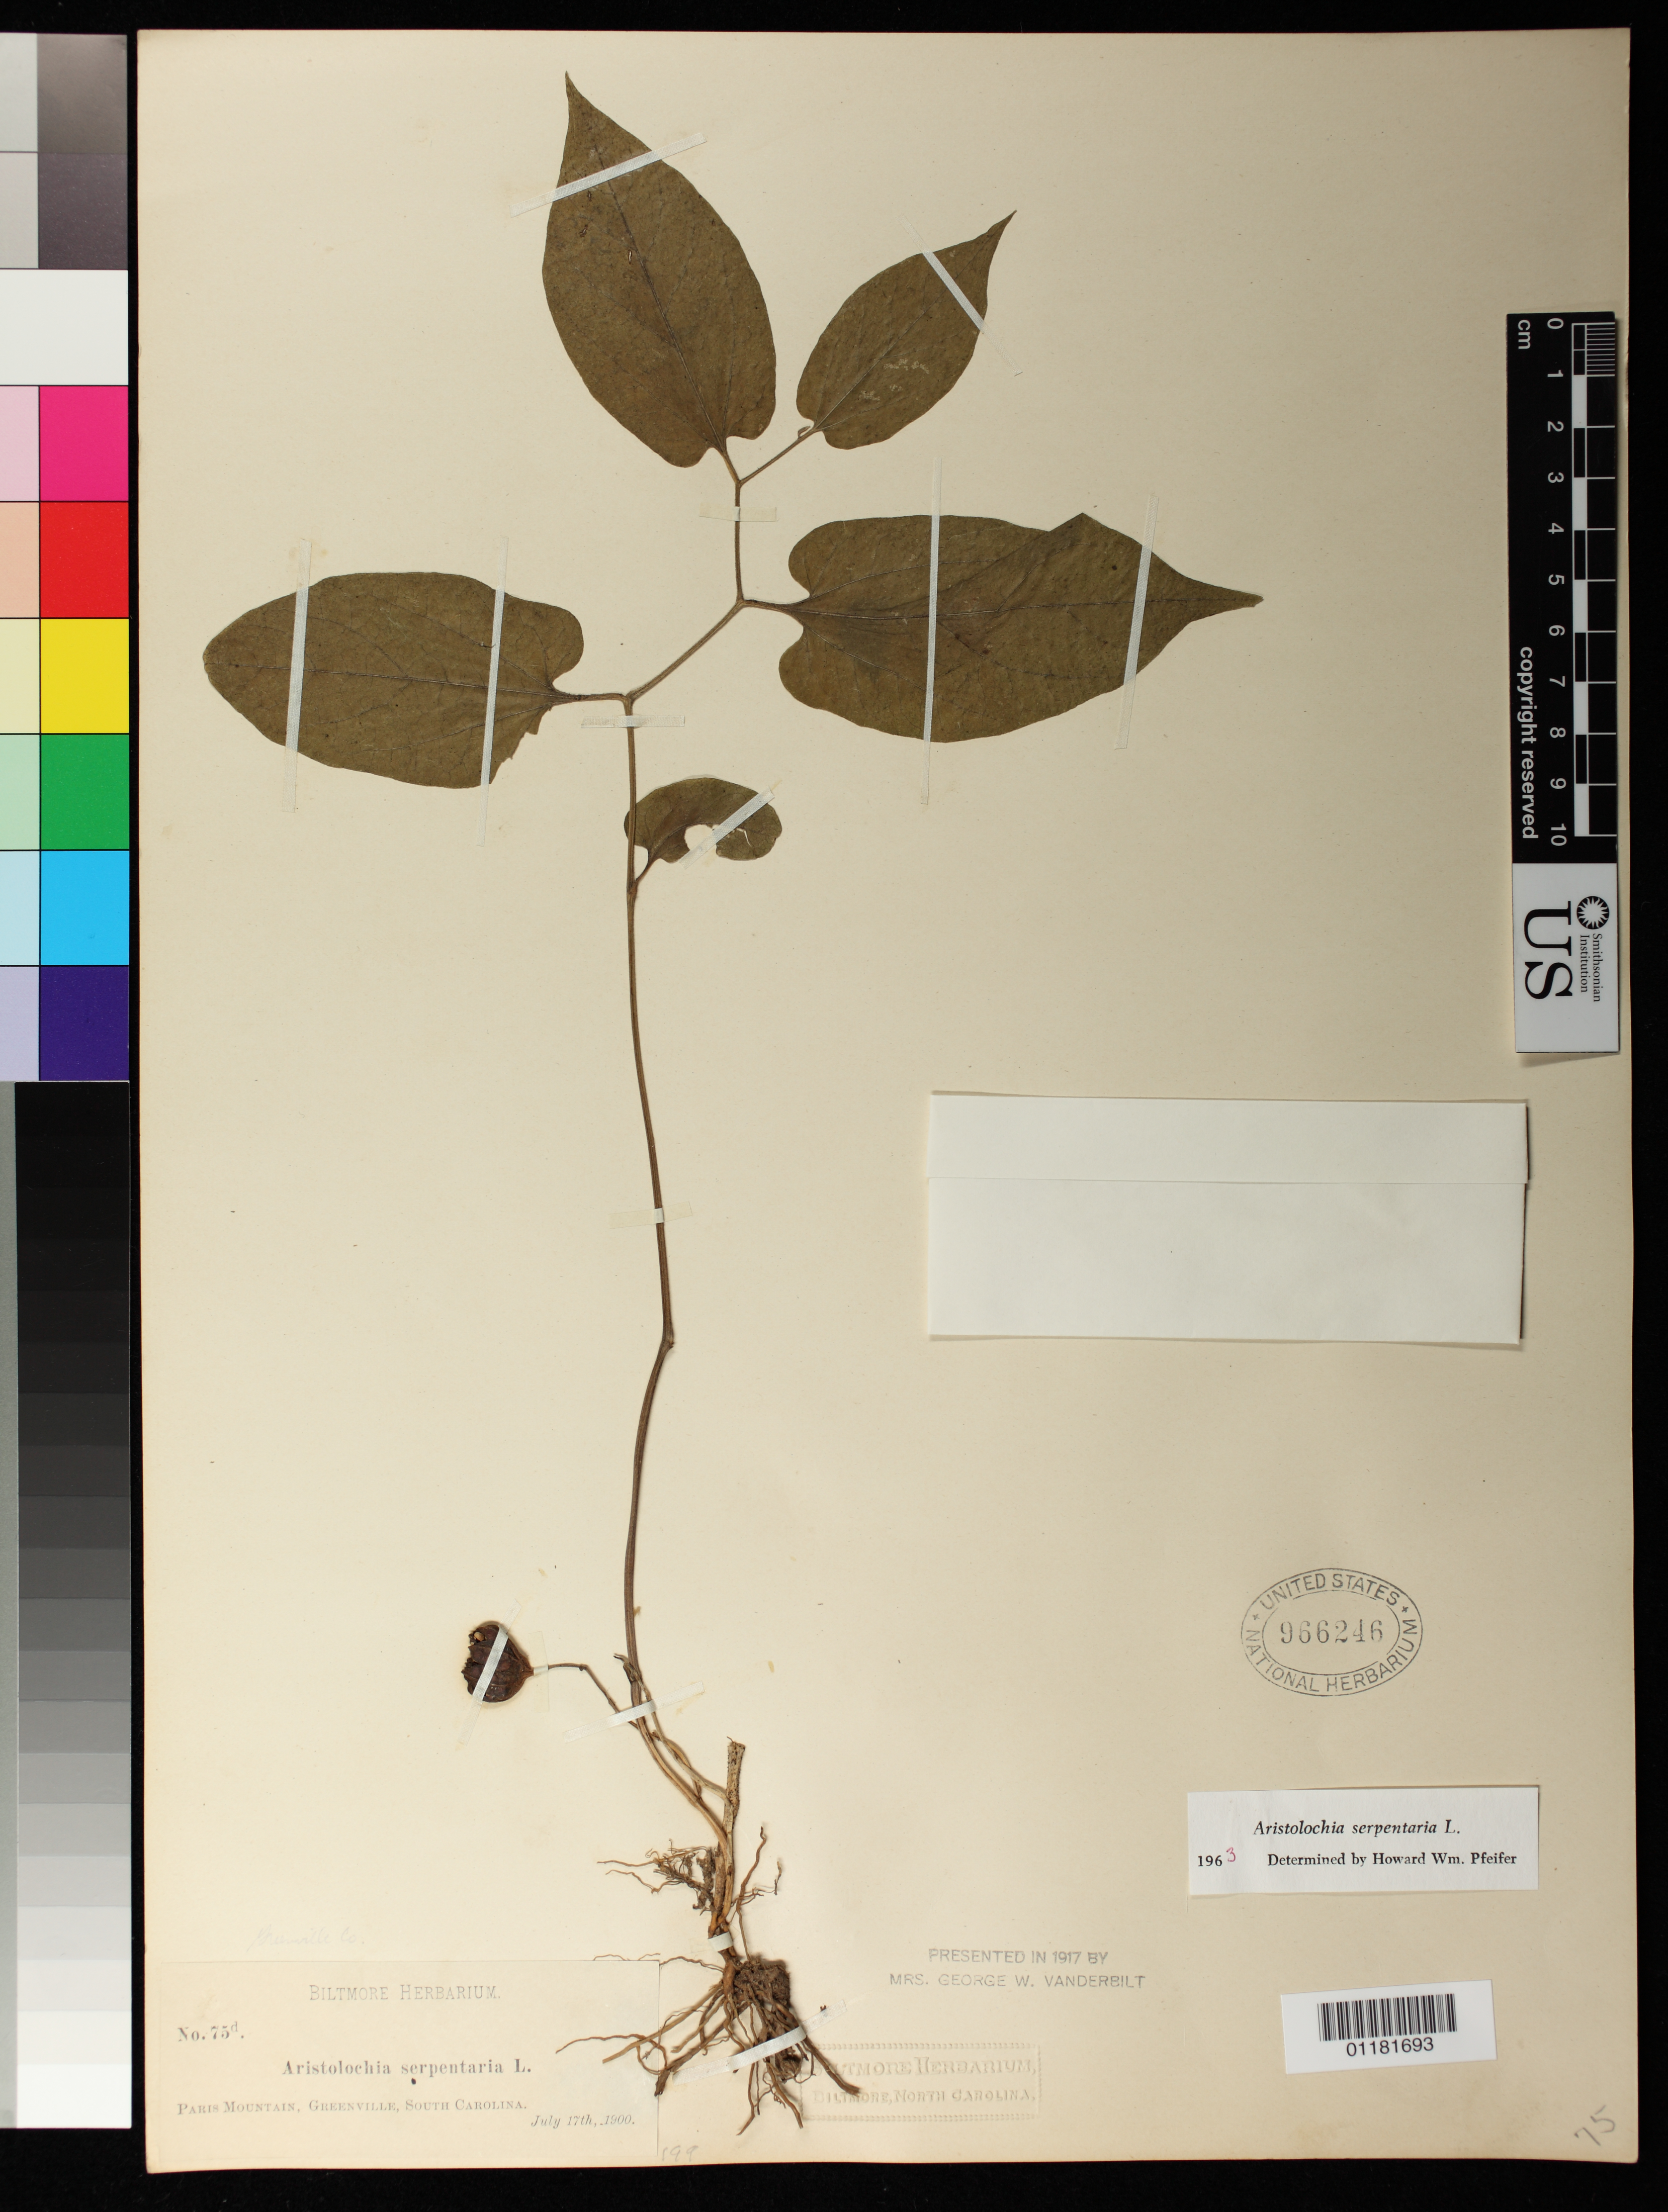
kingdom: Plantae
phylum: Tracheophyta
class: Magnoliopsida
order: Piperales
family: Aristolochiaceae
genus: Aristolochia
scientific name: Aristolochia serpentaria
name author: L.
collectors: ex herb. Biltmore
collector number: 75d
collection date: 1900-07-17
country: United States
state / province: South Carolina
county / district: Greenville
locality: Paris Mountain, Greenville, Greenville County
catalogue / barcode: US 966246